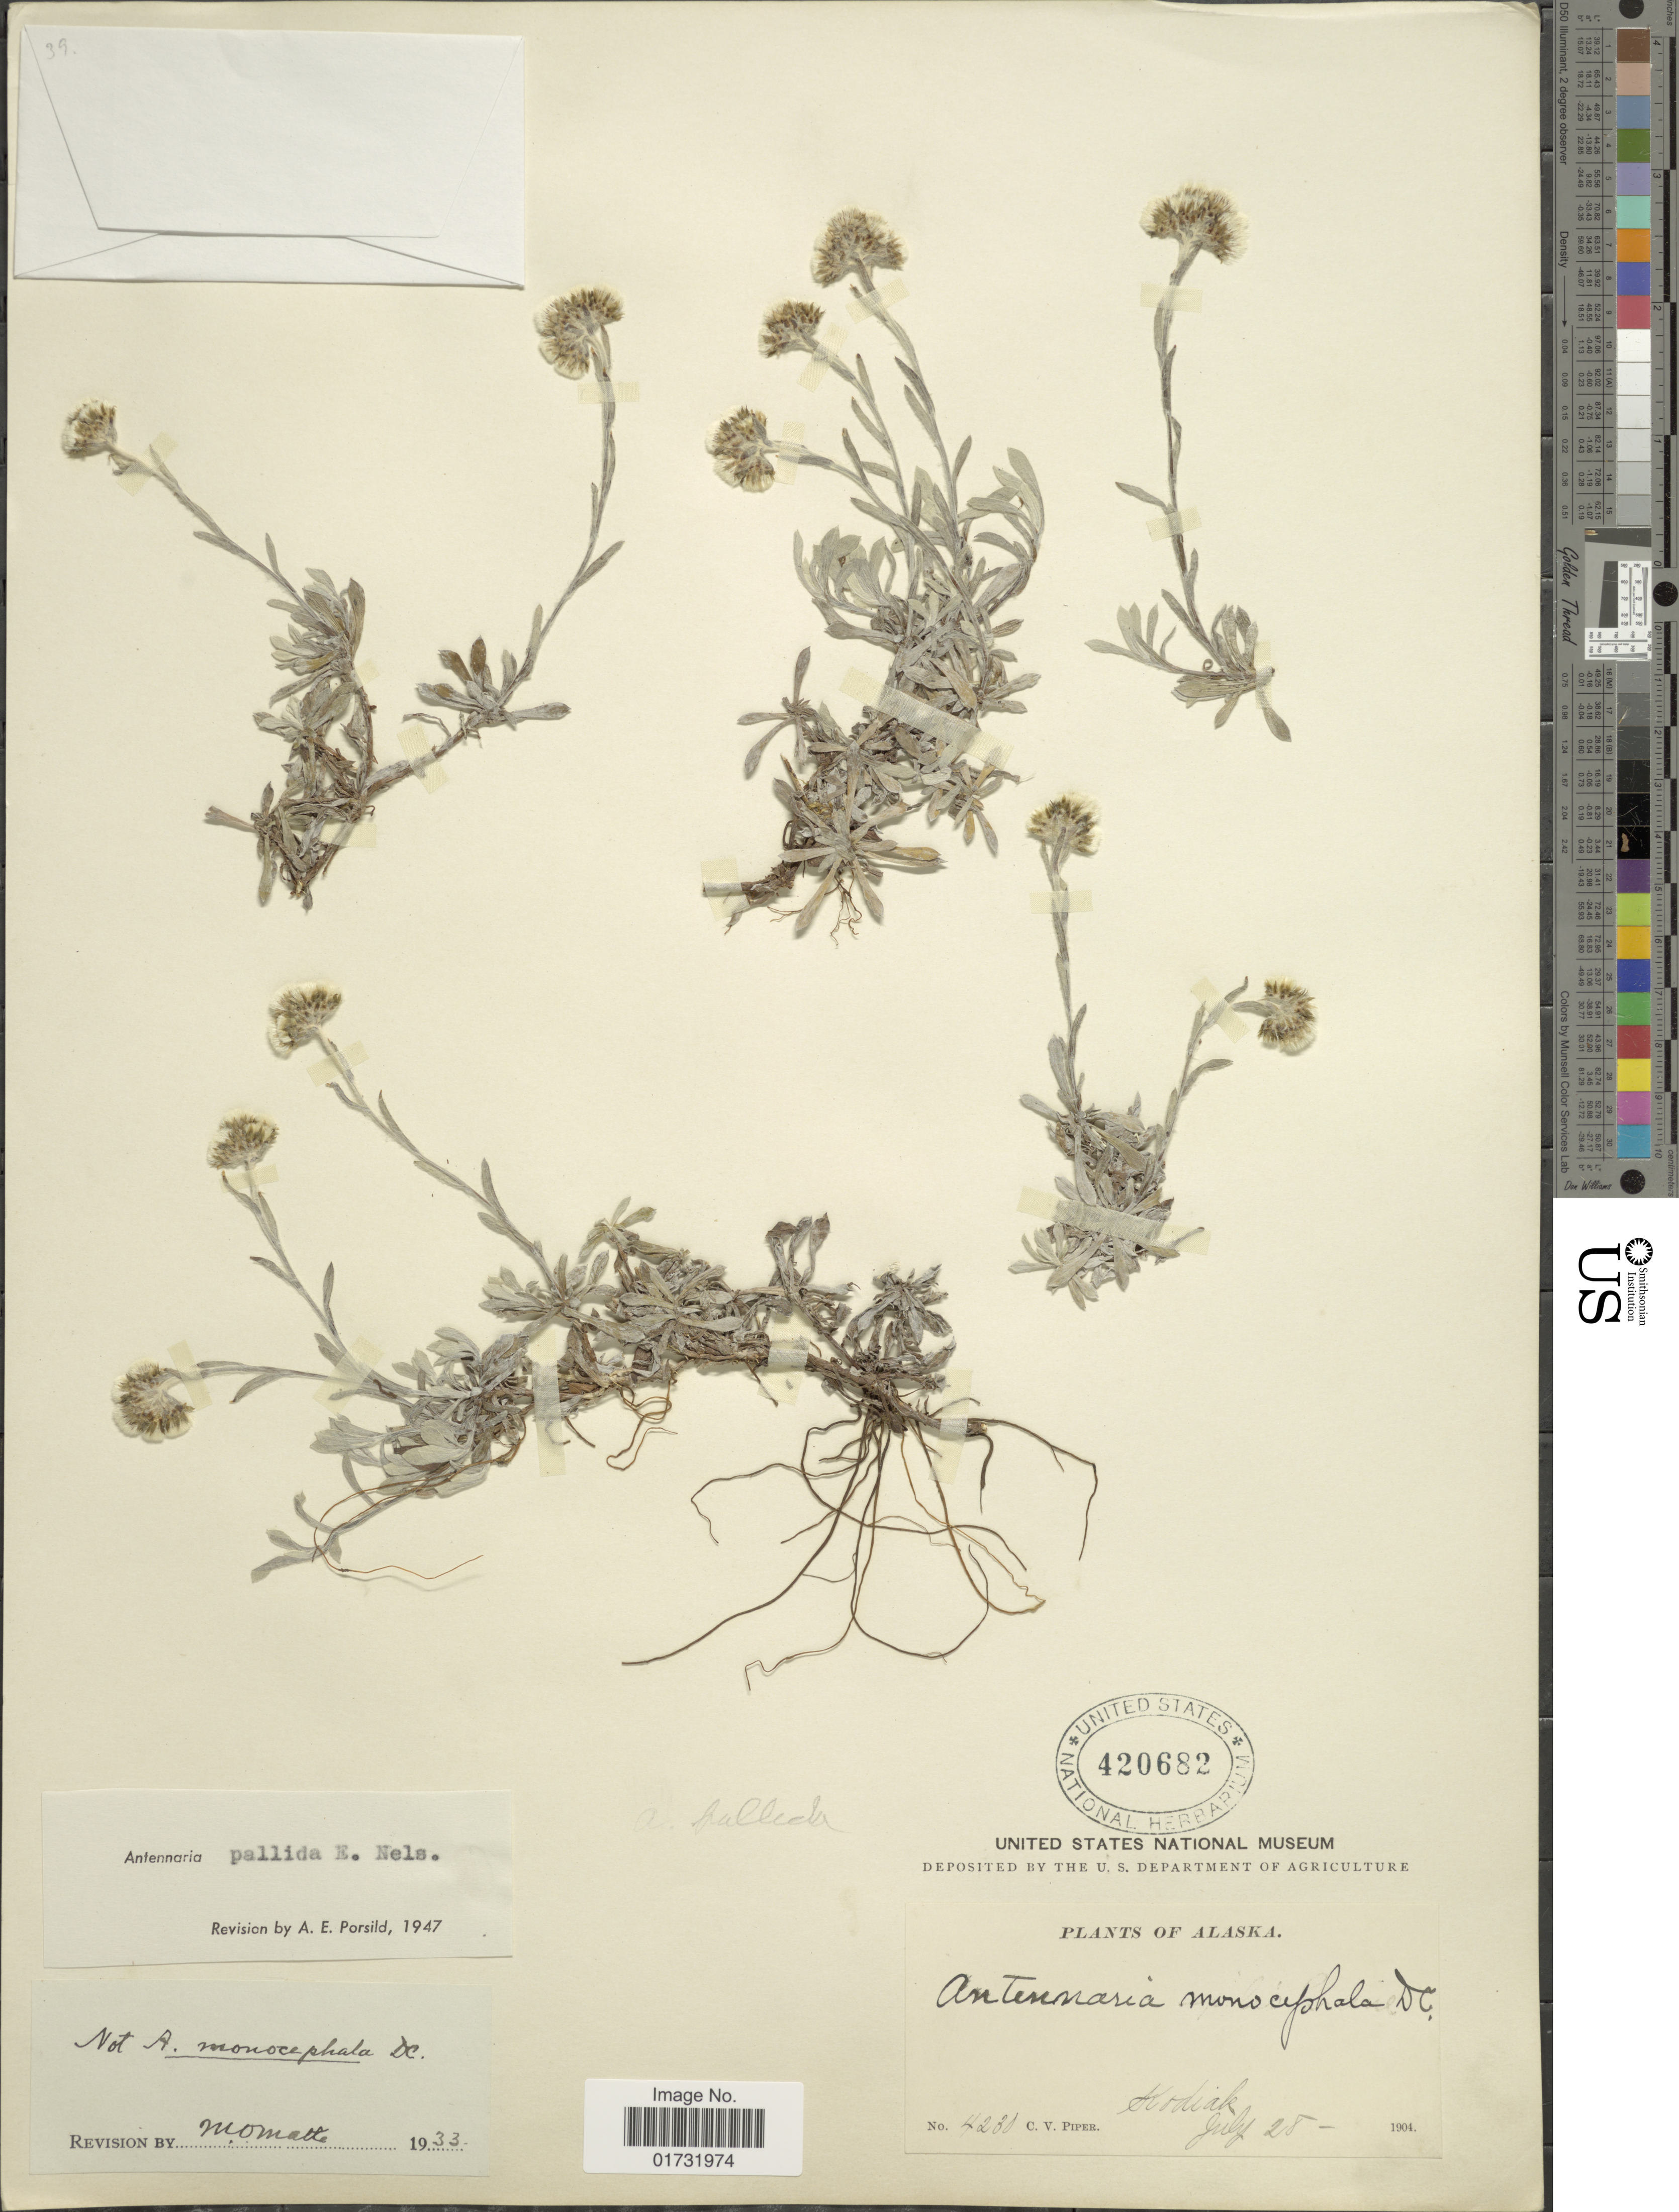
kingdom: Plantae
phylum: Tracheophyta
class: Magnoliopsida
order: Asterales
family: Asteraceae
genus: Antennaria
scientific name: Antennaria pallida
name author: E.E. Nelson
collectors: C. V. Piper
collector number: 4230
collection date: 1904-07-28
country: United States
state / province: Alaska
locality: Kodiak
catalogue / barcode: US 420682